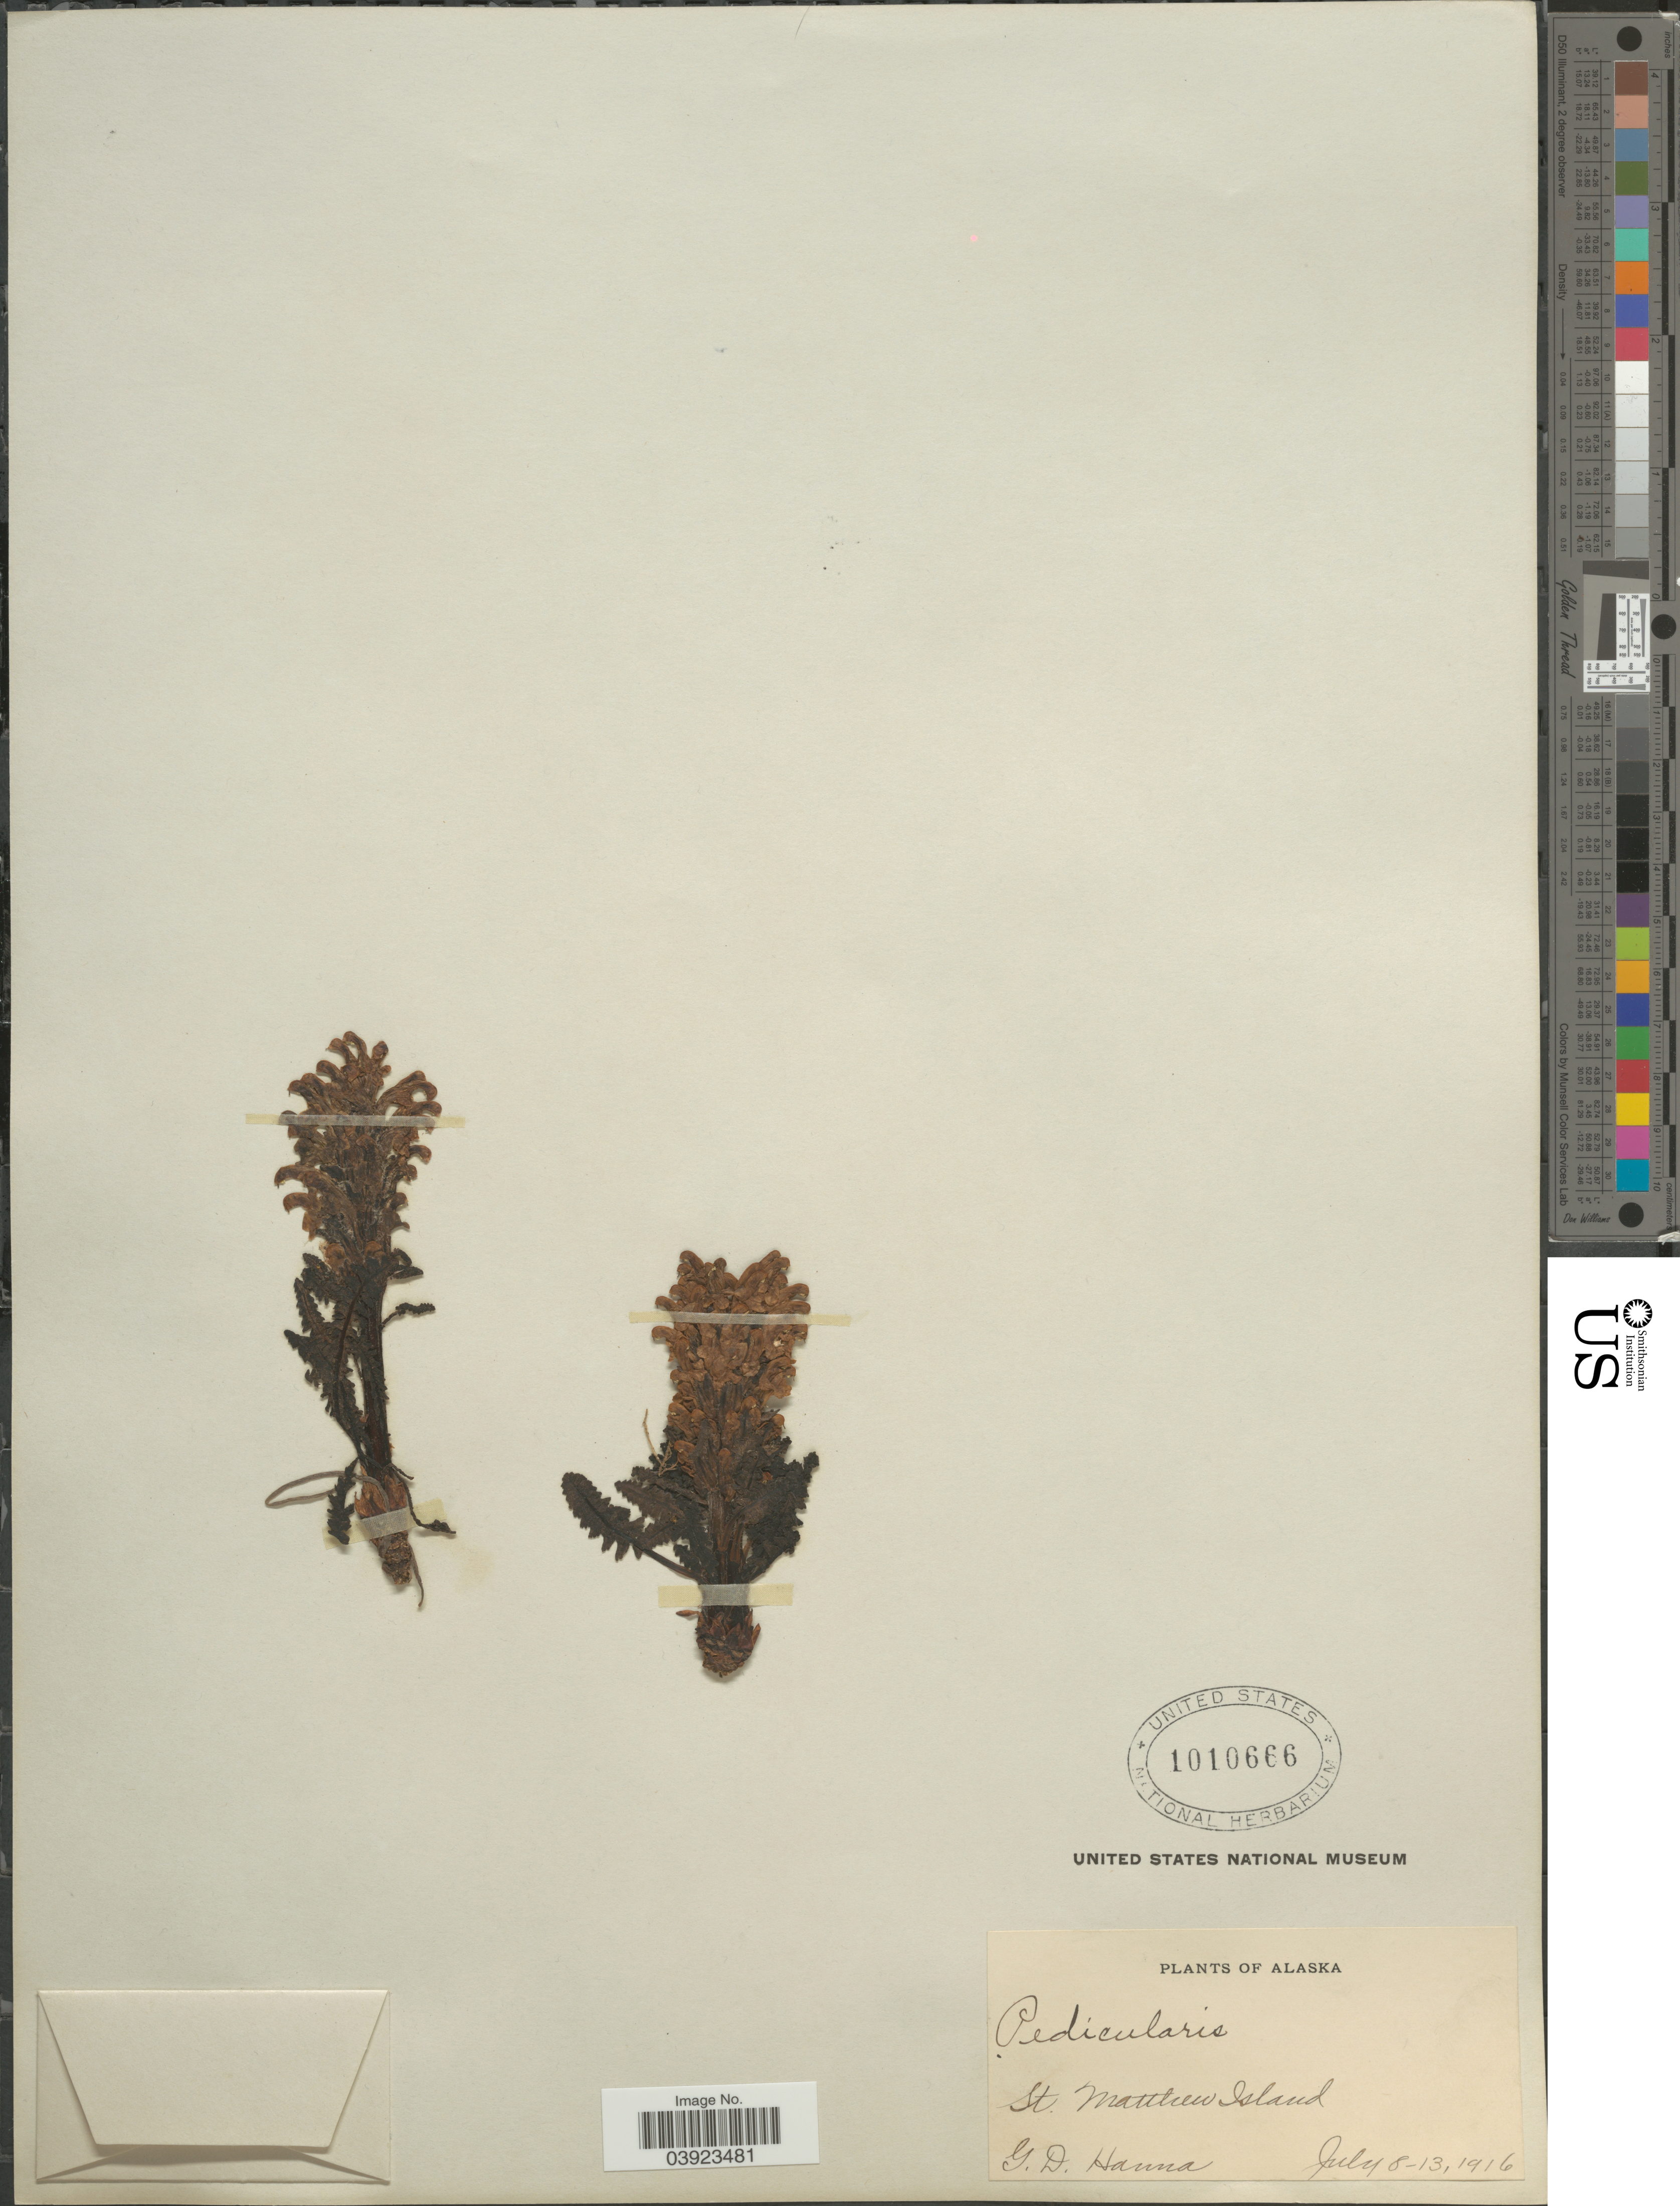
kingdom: Plantae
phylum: Tracheophyta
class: Magnoliopsida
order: Lamiales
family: Orobanchaceae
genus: Pedicularis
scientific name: Pedicularis versicolor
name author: Wahlenb.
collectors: G. D. Hanna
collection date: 1916-07-08/1916-07-13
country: United States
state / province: Alaska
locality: St. Matthew Island.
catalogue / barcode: US 1010666